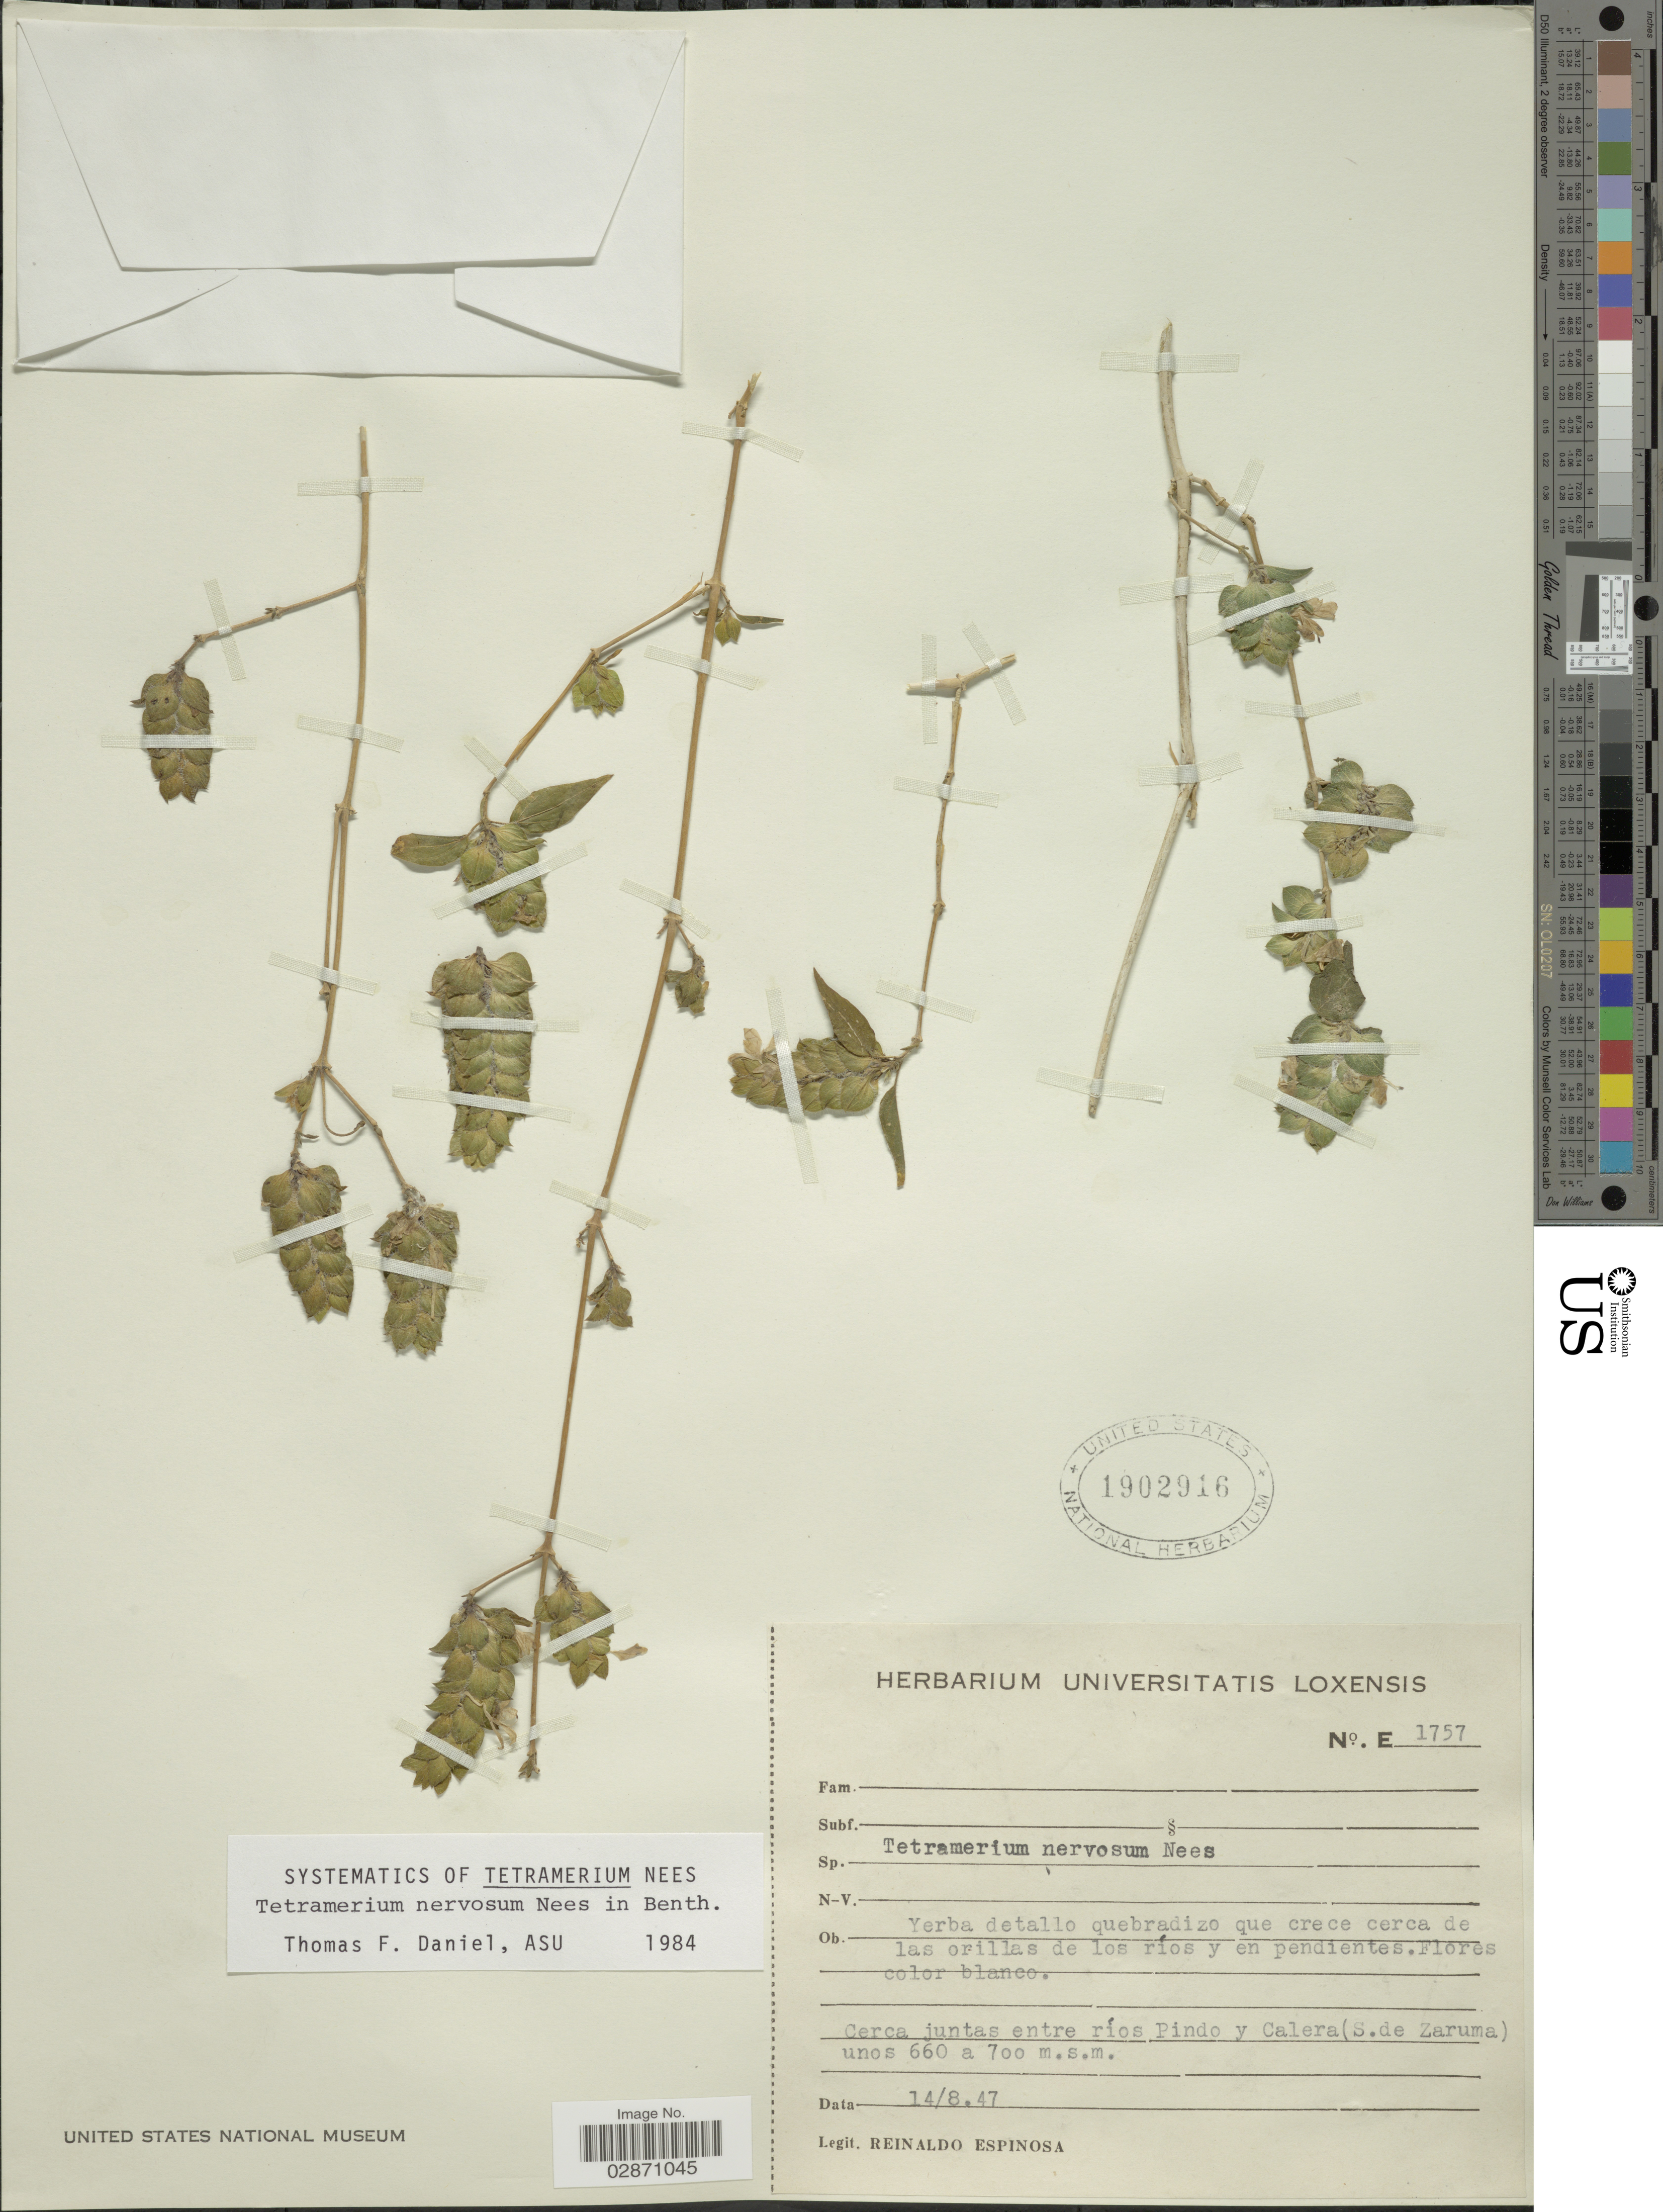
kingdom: Plantae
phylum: Tracheophyta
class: Magnoliopsida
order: Lamiales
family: Acanthaceae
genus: Tetramerium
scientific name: Tetramerium nervosum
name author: Nees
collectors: R. Espinosa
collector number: E1757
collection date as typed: Transcribed d/m/y: 14/8/47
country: Ecuador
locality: Cerca juntas entre ríos Pindo y Calera (S. de Zaruma).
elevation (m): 660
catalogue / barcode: US 1902916